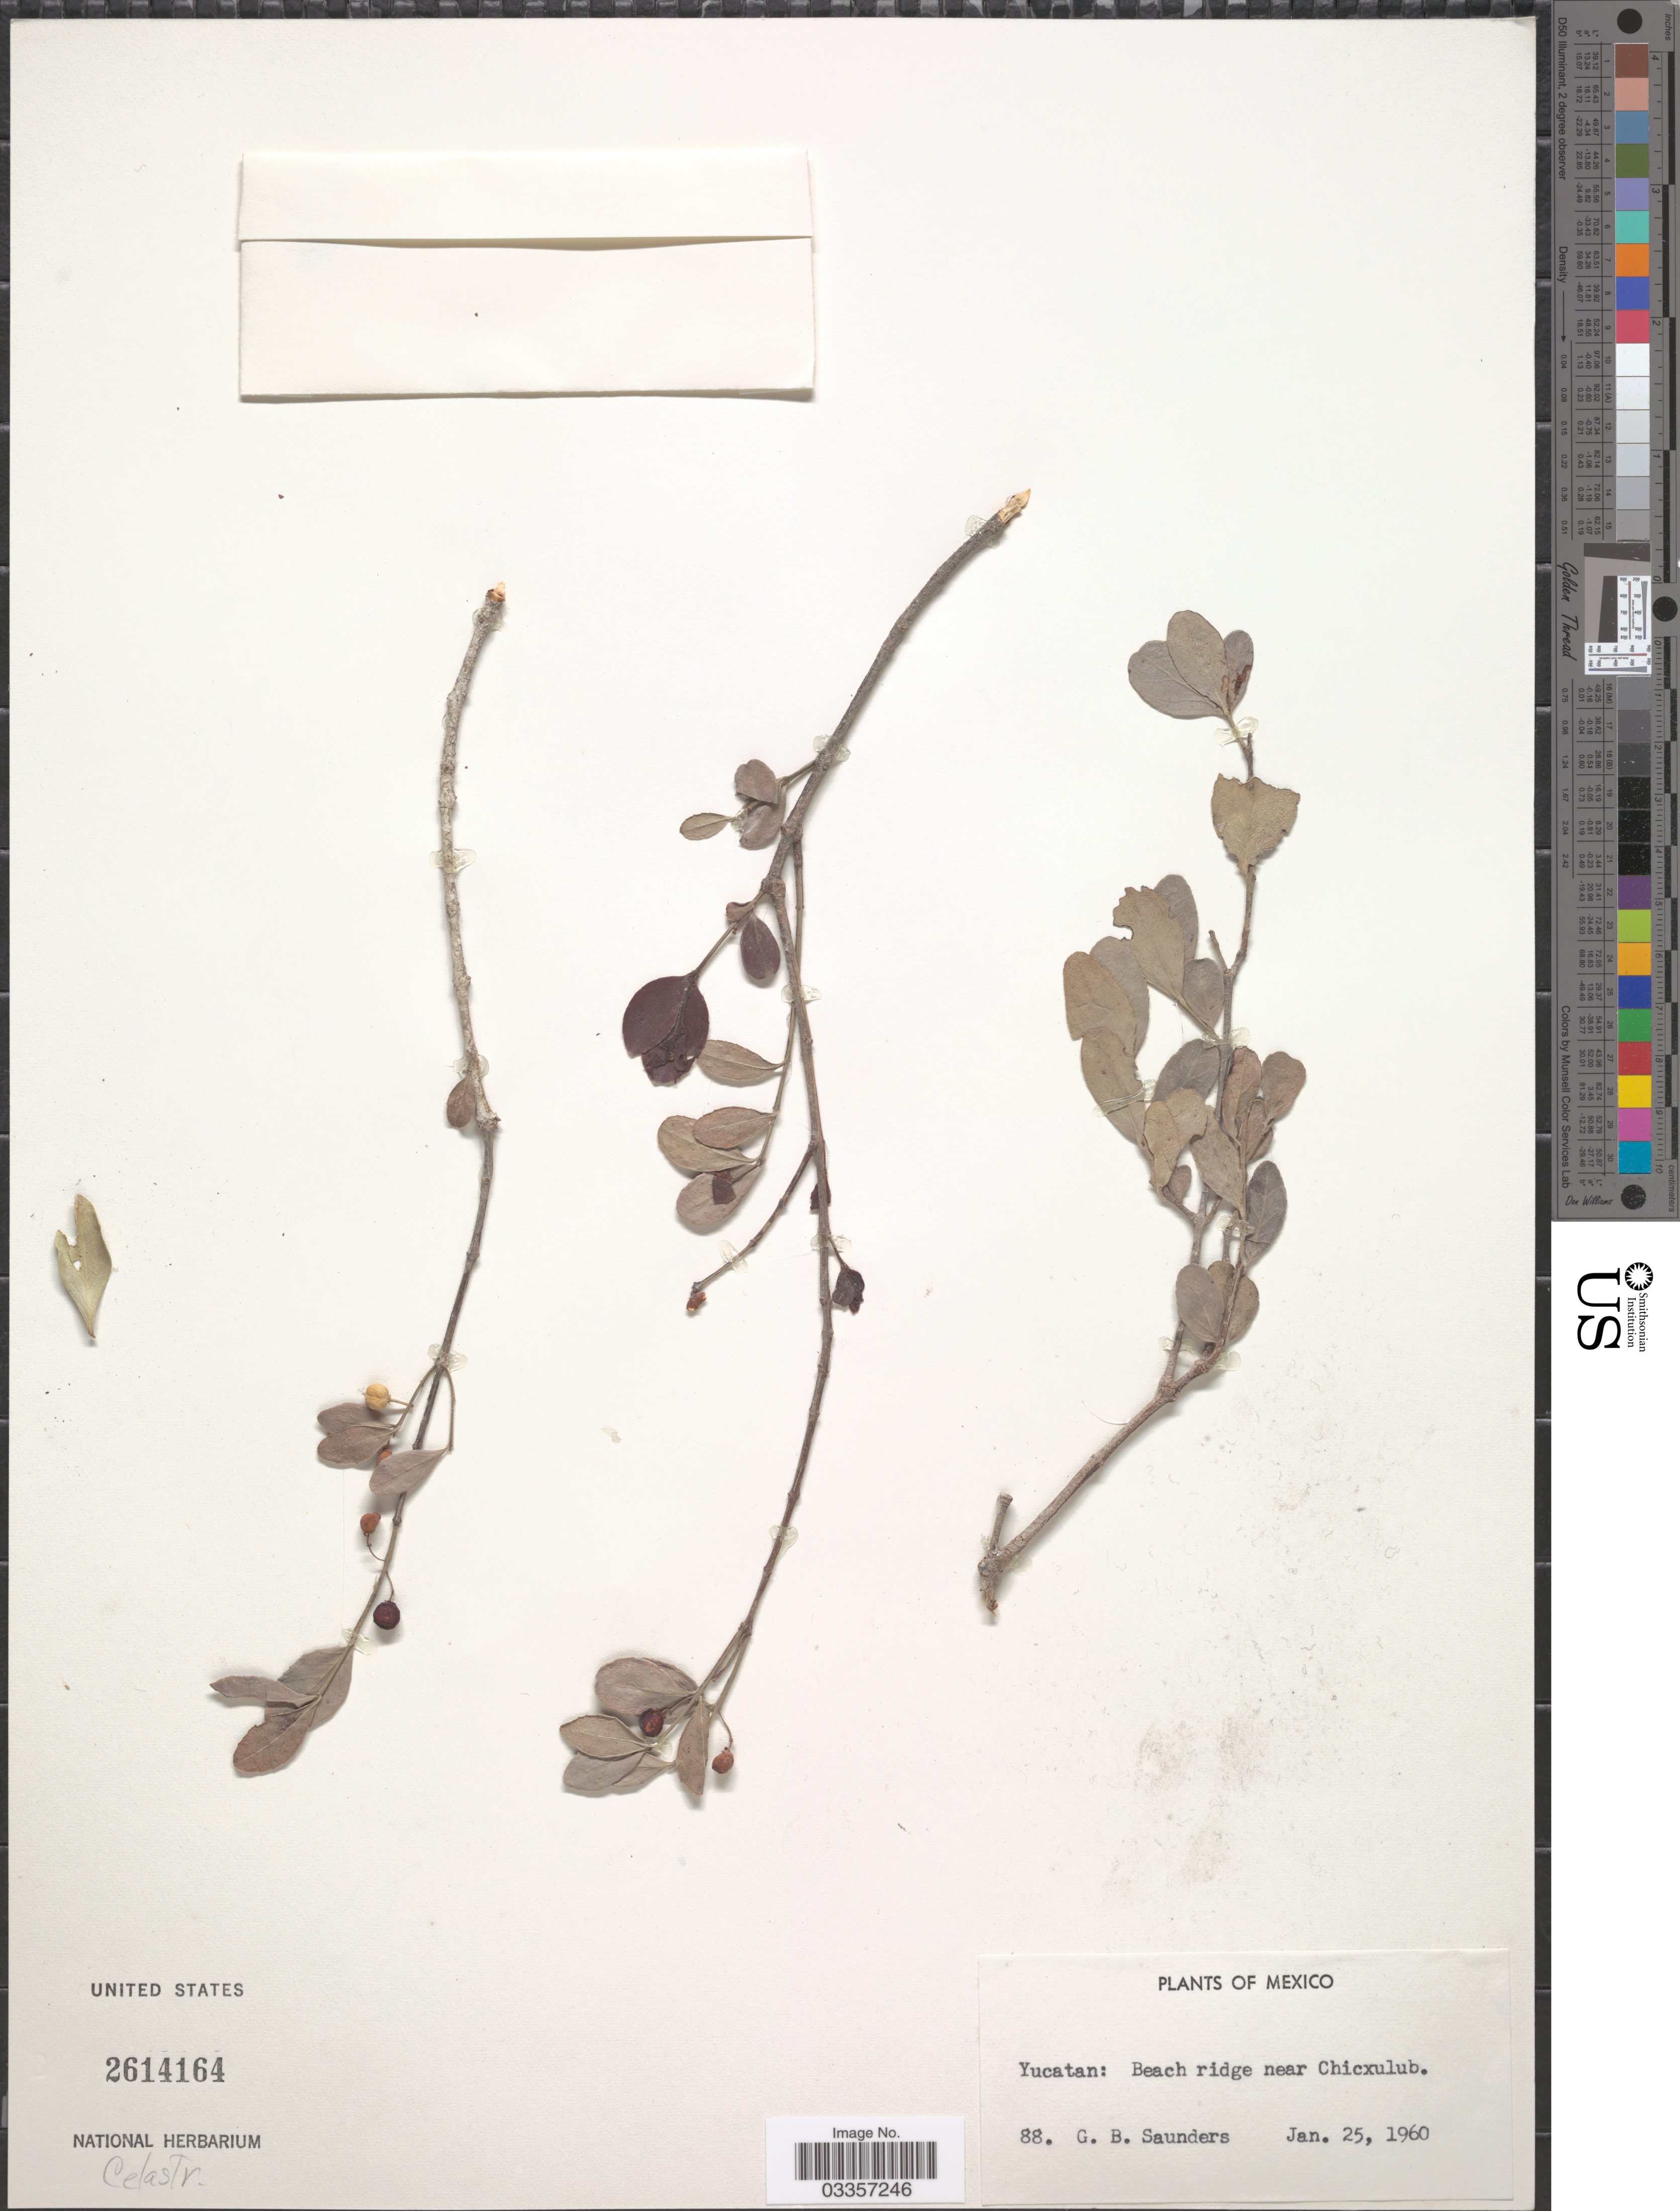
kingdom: Plantae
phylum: Tracheophyta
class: Magnoliopsida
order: Celastrales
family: Celastraceae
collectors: G. B. Saunders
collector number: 88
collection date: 1960-01-25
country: Mexico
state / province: Yucatán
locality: Beach ridge near Chicxulub.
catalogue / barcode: US 2614164